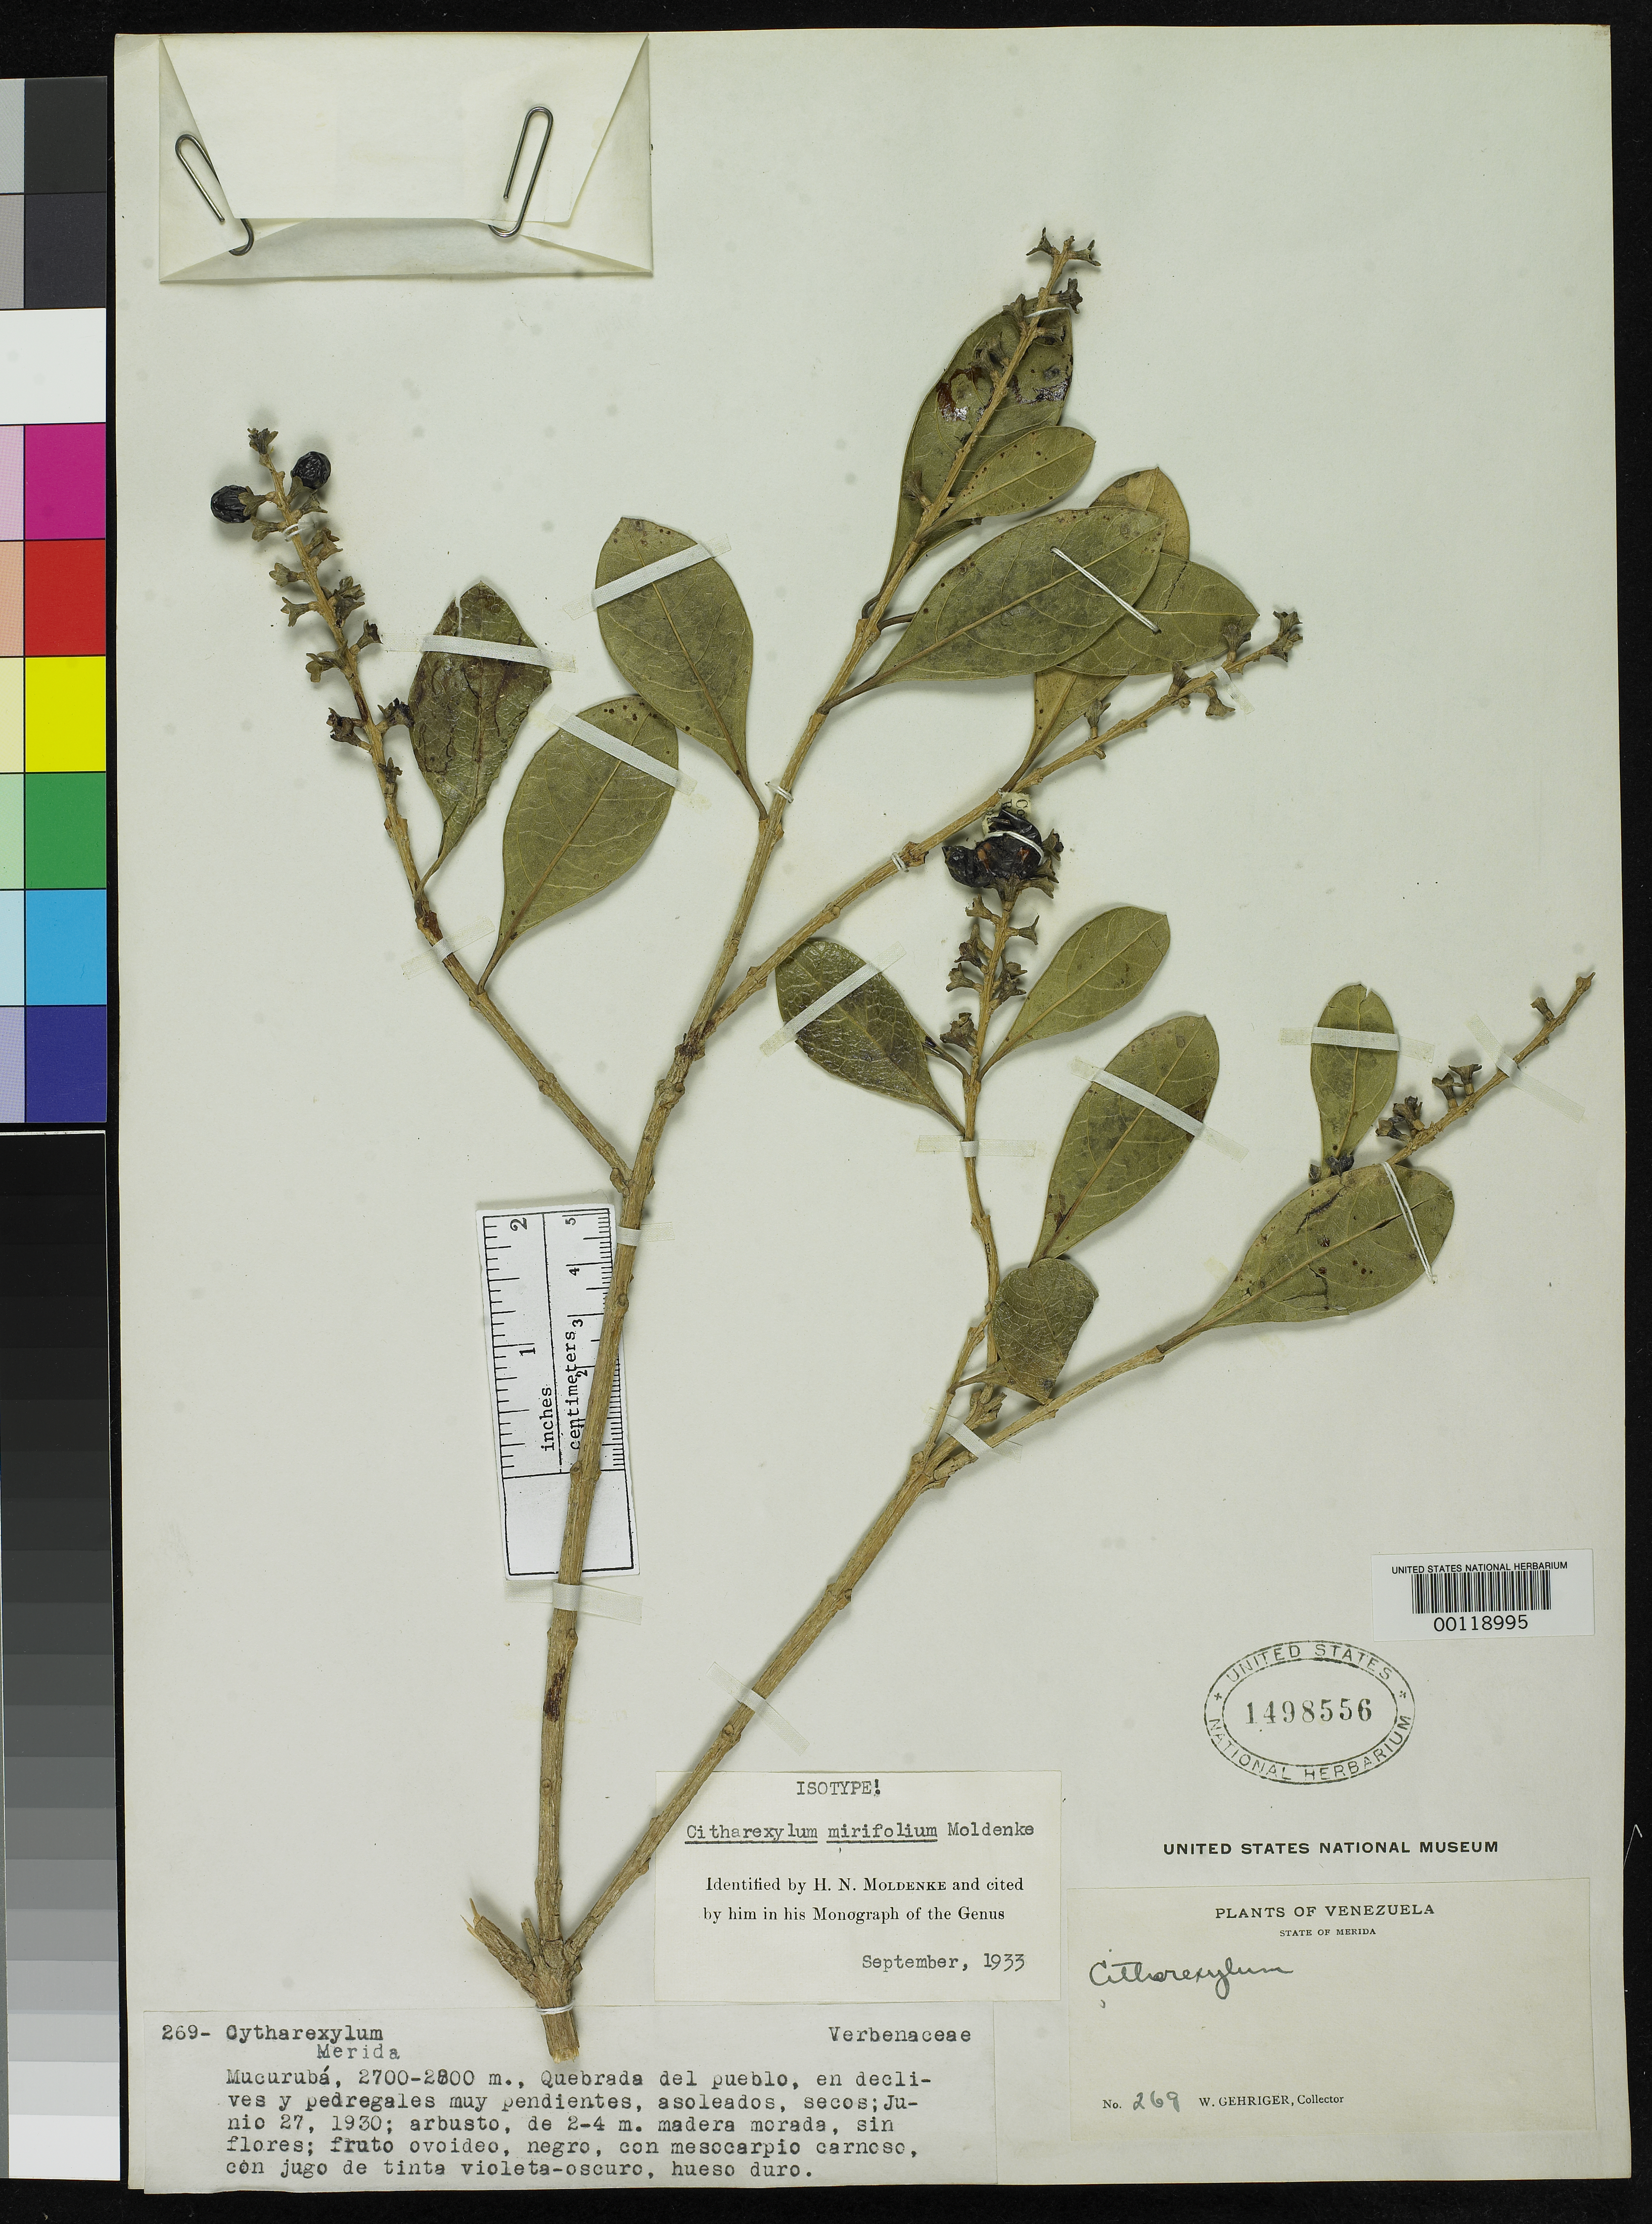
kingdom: Plantae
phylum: Tracheophyta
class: Magnoliopsida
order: Lamiales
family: Verbenaceae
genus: Citharexylum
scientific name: Citharexylum mirifolium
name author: Moldenke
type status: Isotype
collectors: W. Gehriger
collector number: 269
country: Venezuela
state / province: Mérida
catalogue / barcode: US 1498556